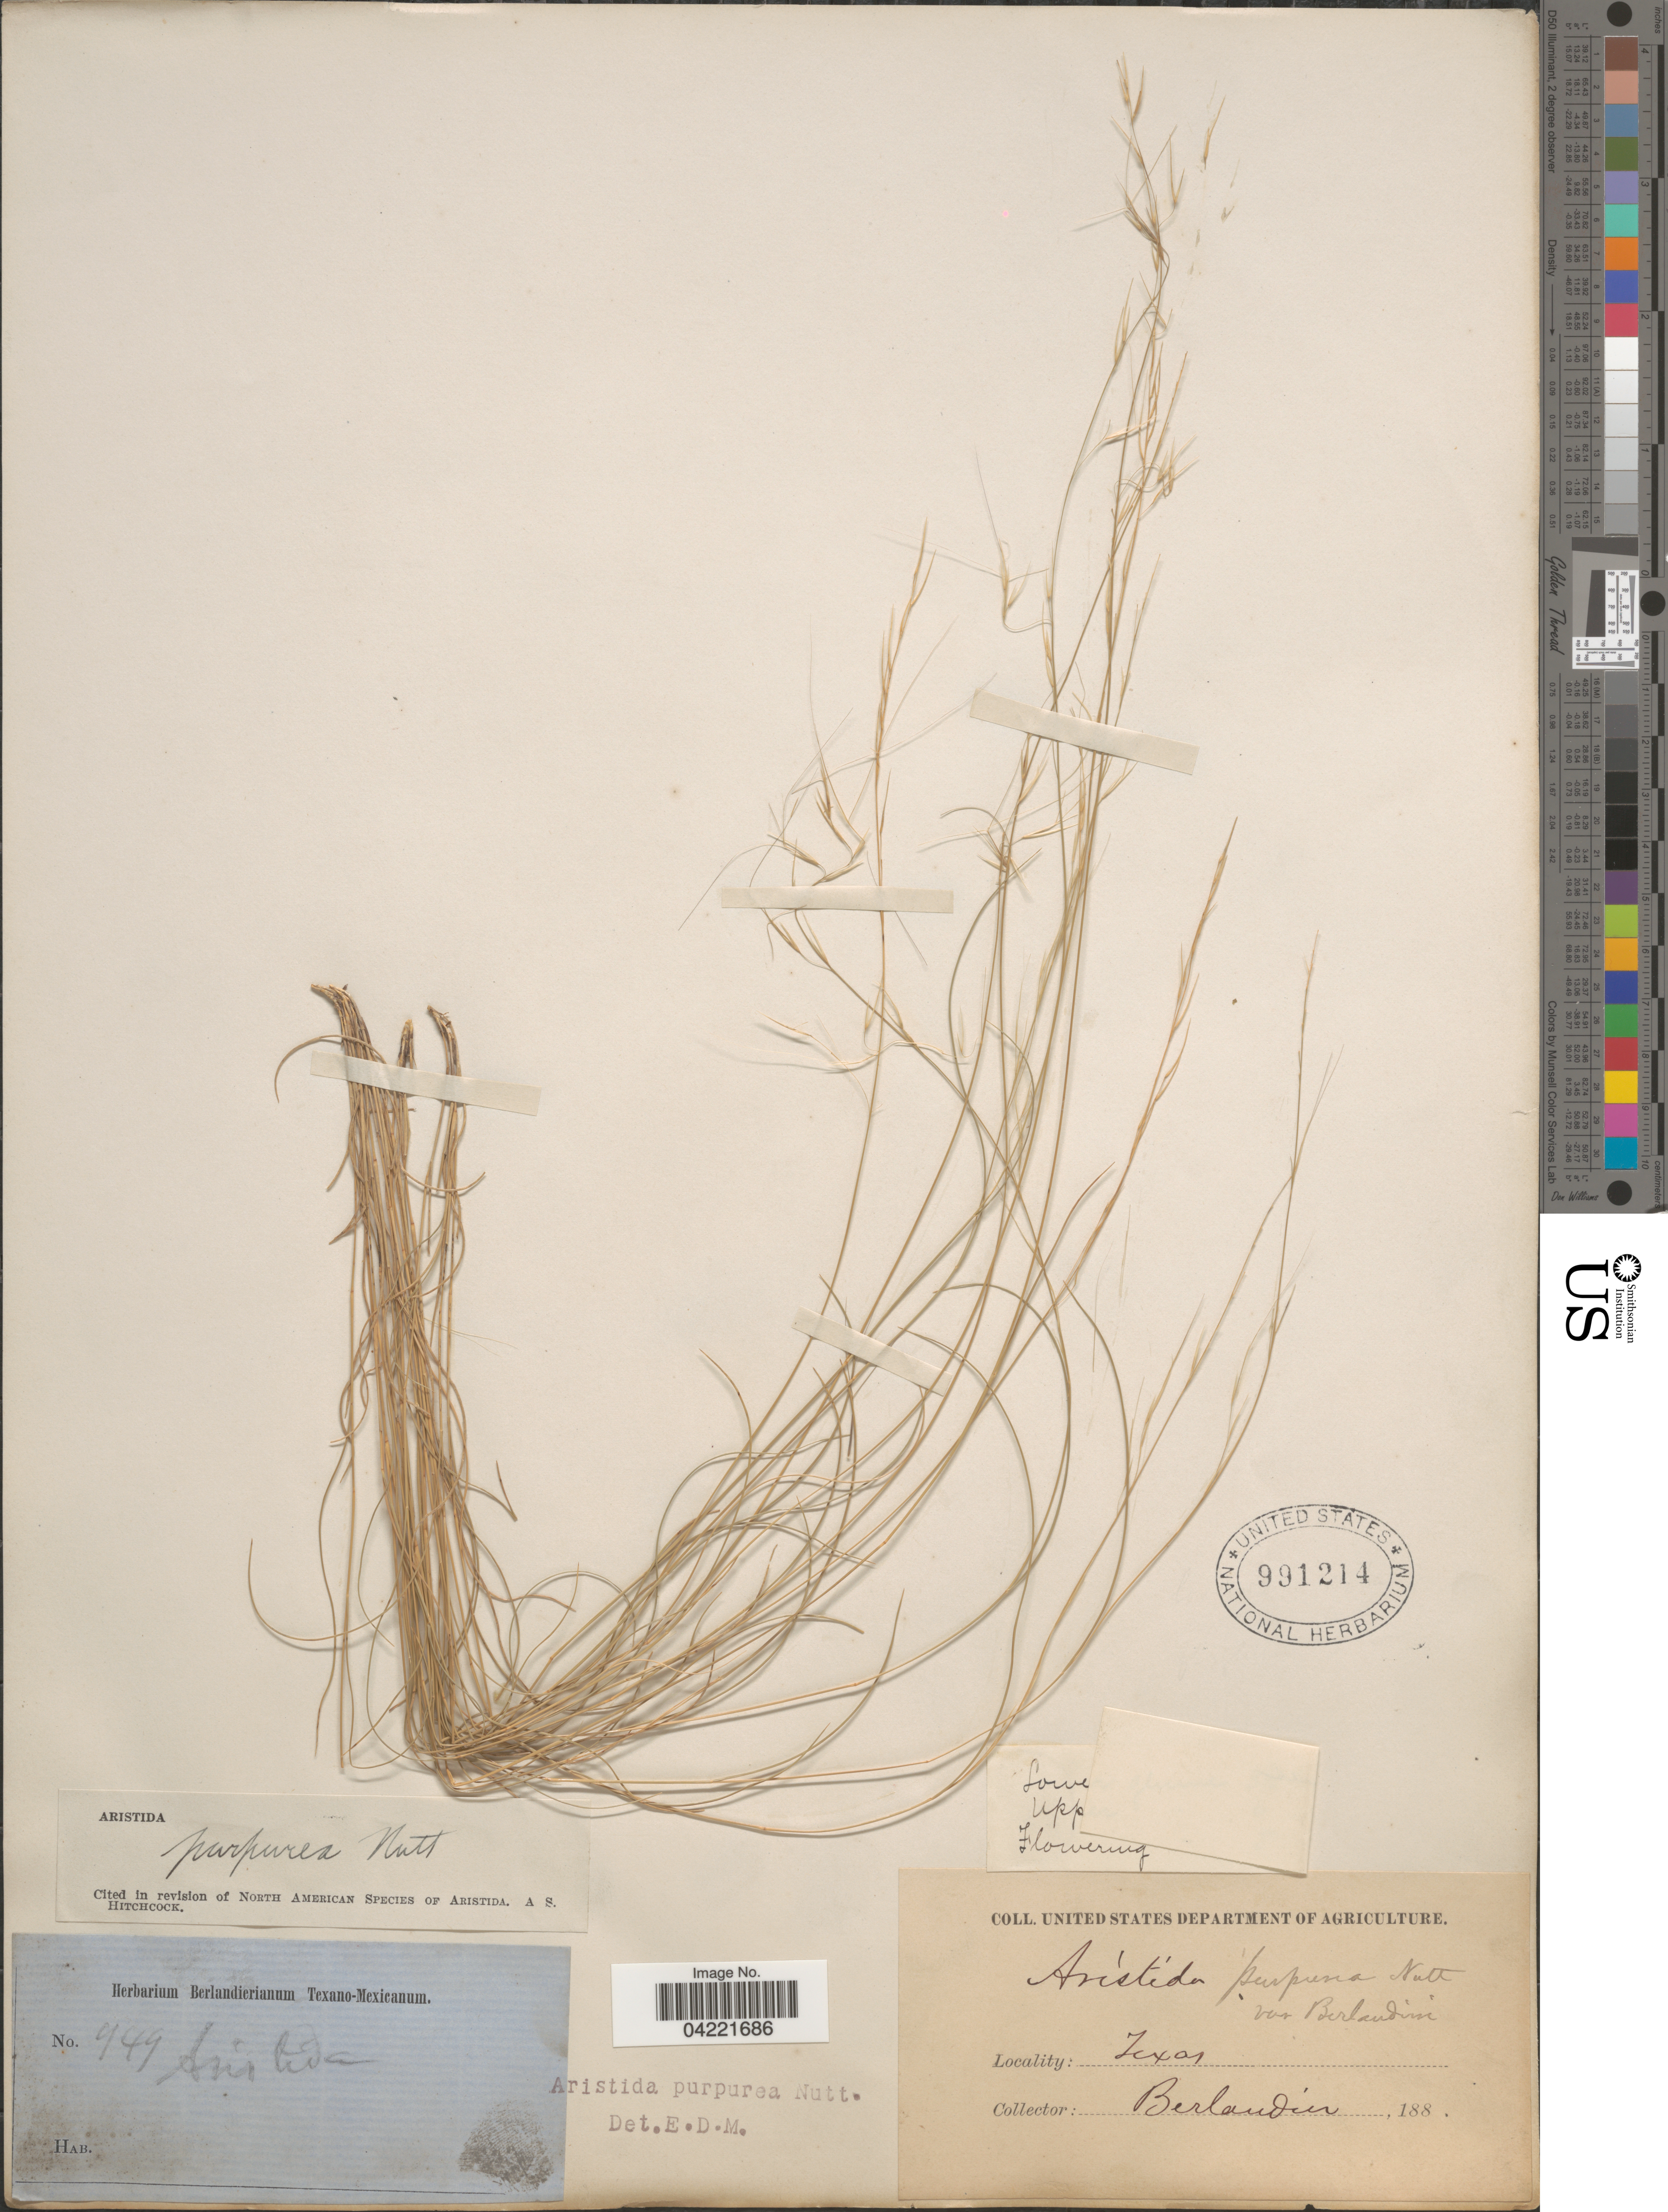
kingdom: Plantae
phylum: Tracheophyta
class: Liliopsida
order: Poales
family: Poaceae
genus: Aristida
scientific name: Aristida purpurea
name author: Nutt.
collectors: -. Berlandier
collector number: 449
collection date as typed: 188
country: United States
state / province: Texas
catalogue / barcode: US 991214